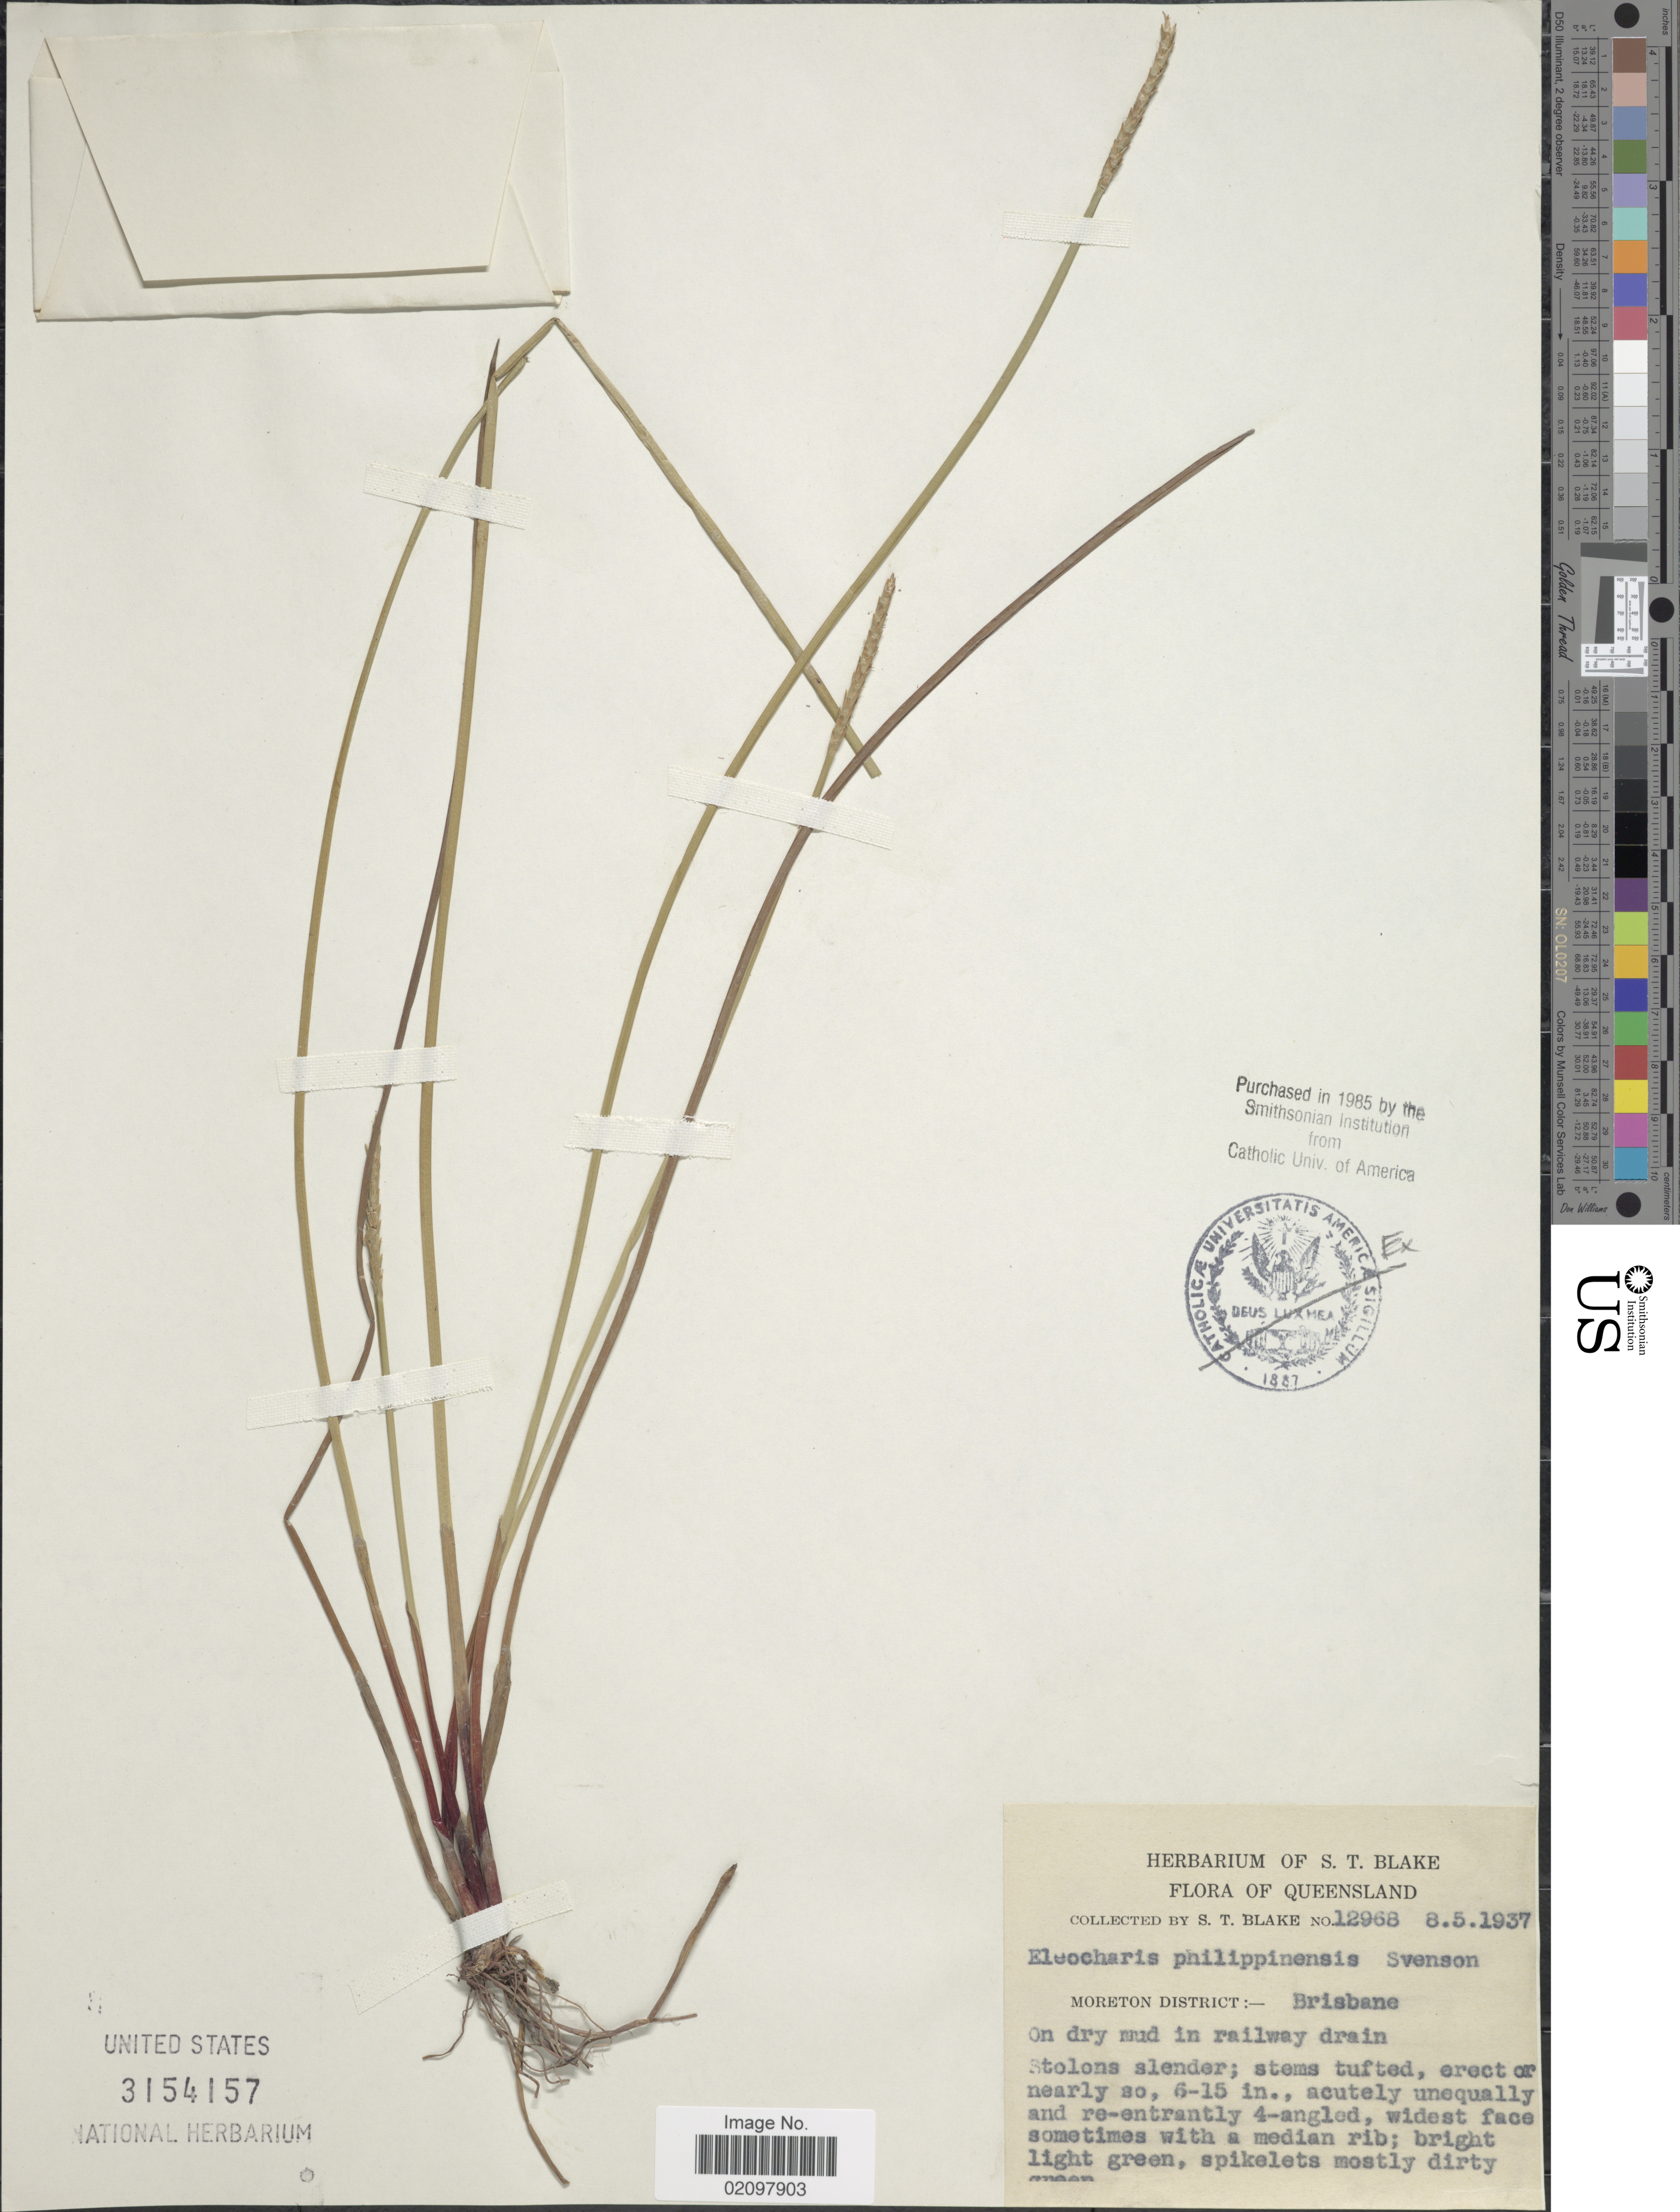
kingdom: Plantae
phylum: Tracheophyta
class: Liliopsida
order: Poales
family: Cyperaceae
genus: Eleocharis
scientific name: Eleocharis philippinensis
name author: Svenson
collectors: S. T. Blake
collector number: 12968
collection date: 1937-05-08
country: Australia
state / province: Queensland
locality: Moreton District:- Brisban, On dry mud in railway drain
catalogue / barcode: US 3154157